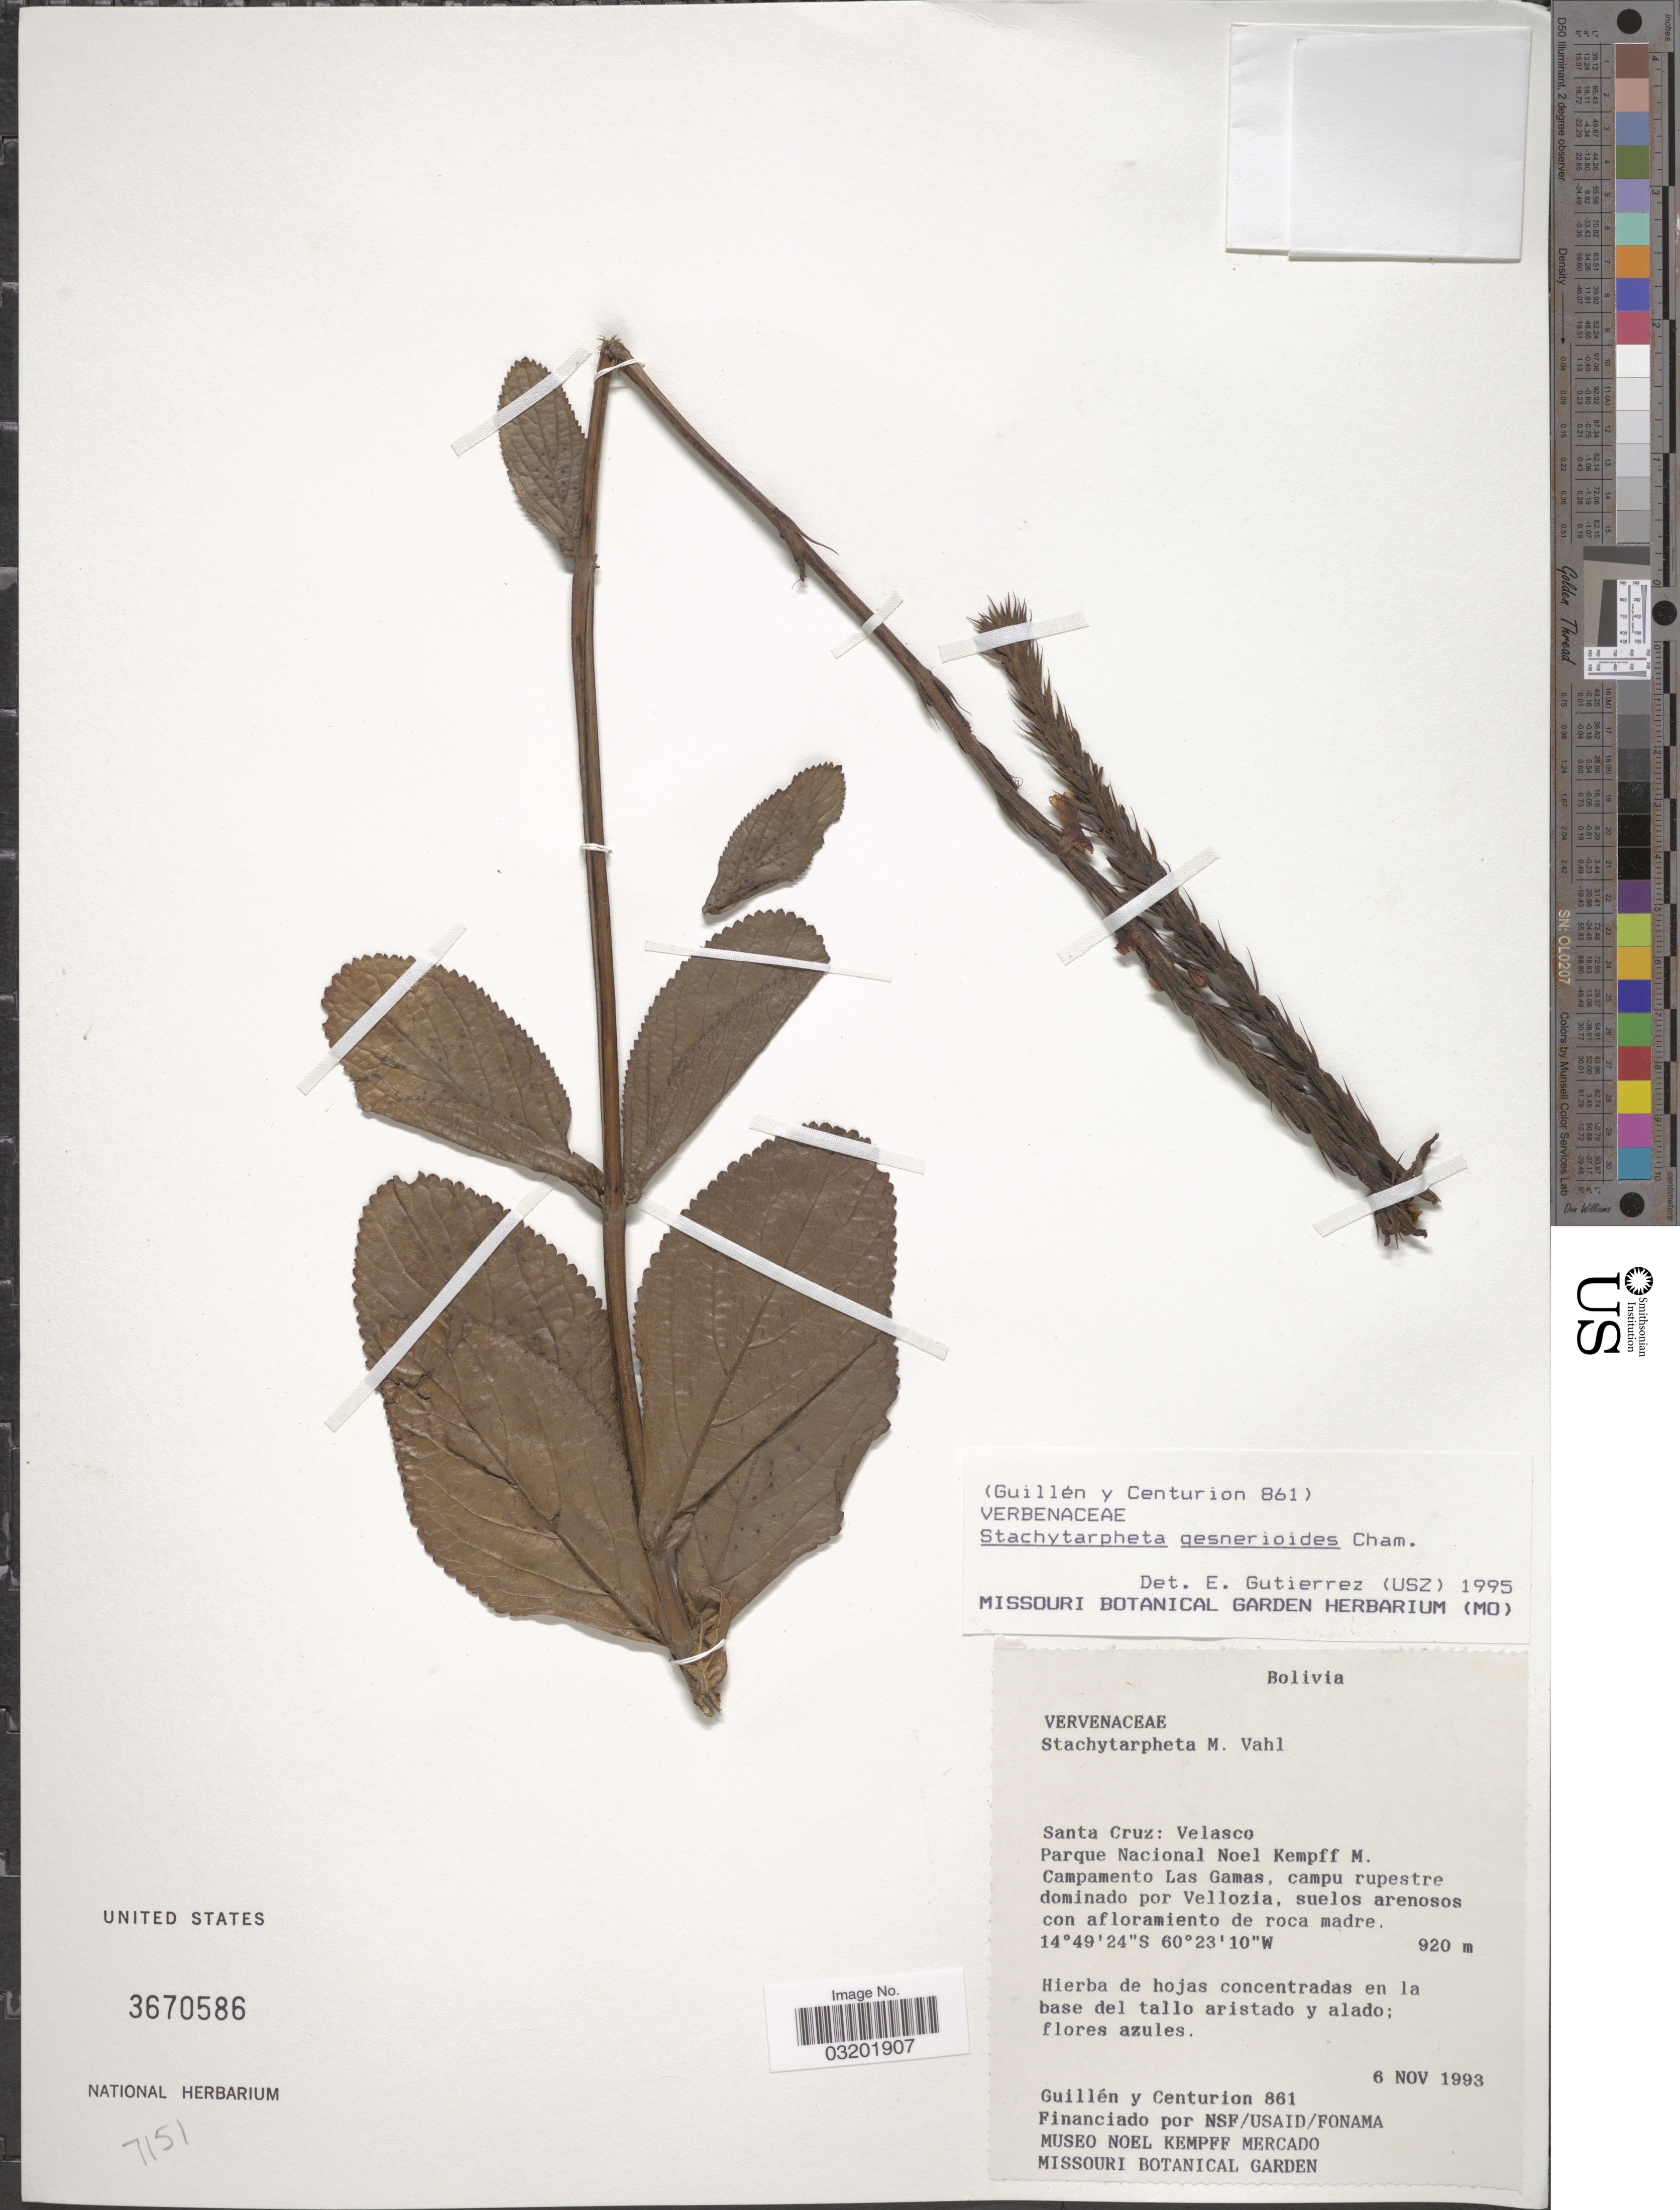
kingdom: Plantae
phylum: Tracheophyta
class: Magnoliopsida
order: Lamiales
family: Verbenaceae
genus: Stachytarpheta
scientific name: Stachytarpheta gesnerioides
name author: Cham.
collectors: -- Guillen & Centurion, --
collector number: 861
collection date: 1993-11-06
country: Bolivia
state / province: Santa Cruz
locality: Velasco. Parque Nacional Noel Kempff M. Campamento Las Gamas, campu rupestre dominado por Vellozia.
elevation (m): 920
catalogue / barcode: US 3670586